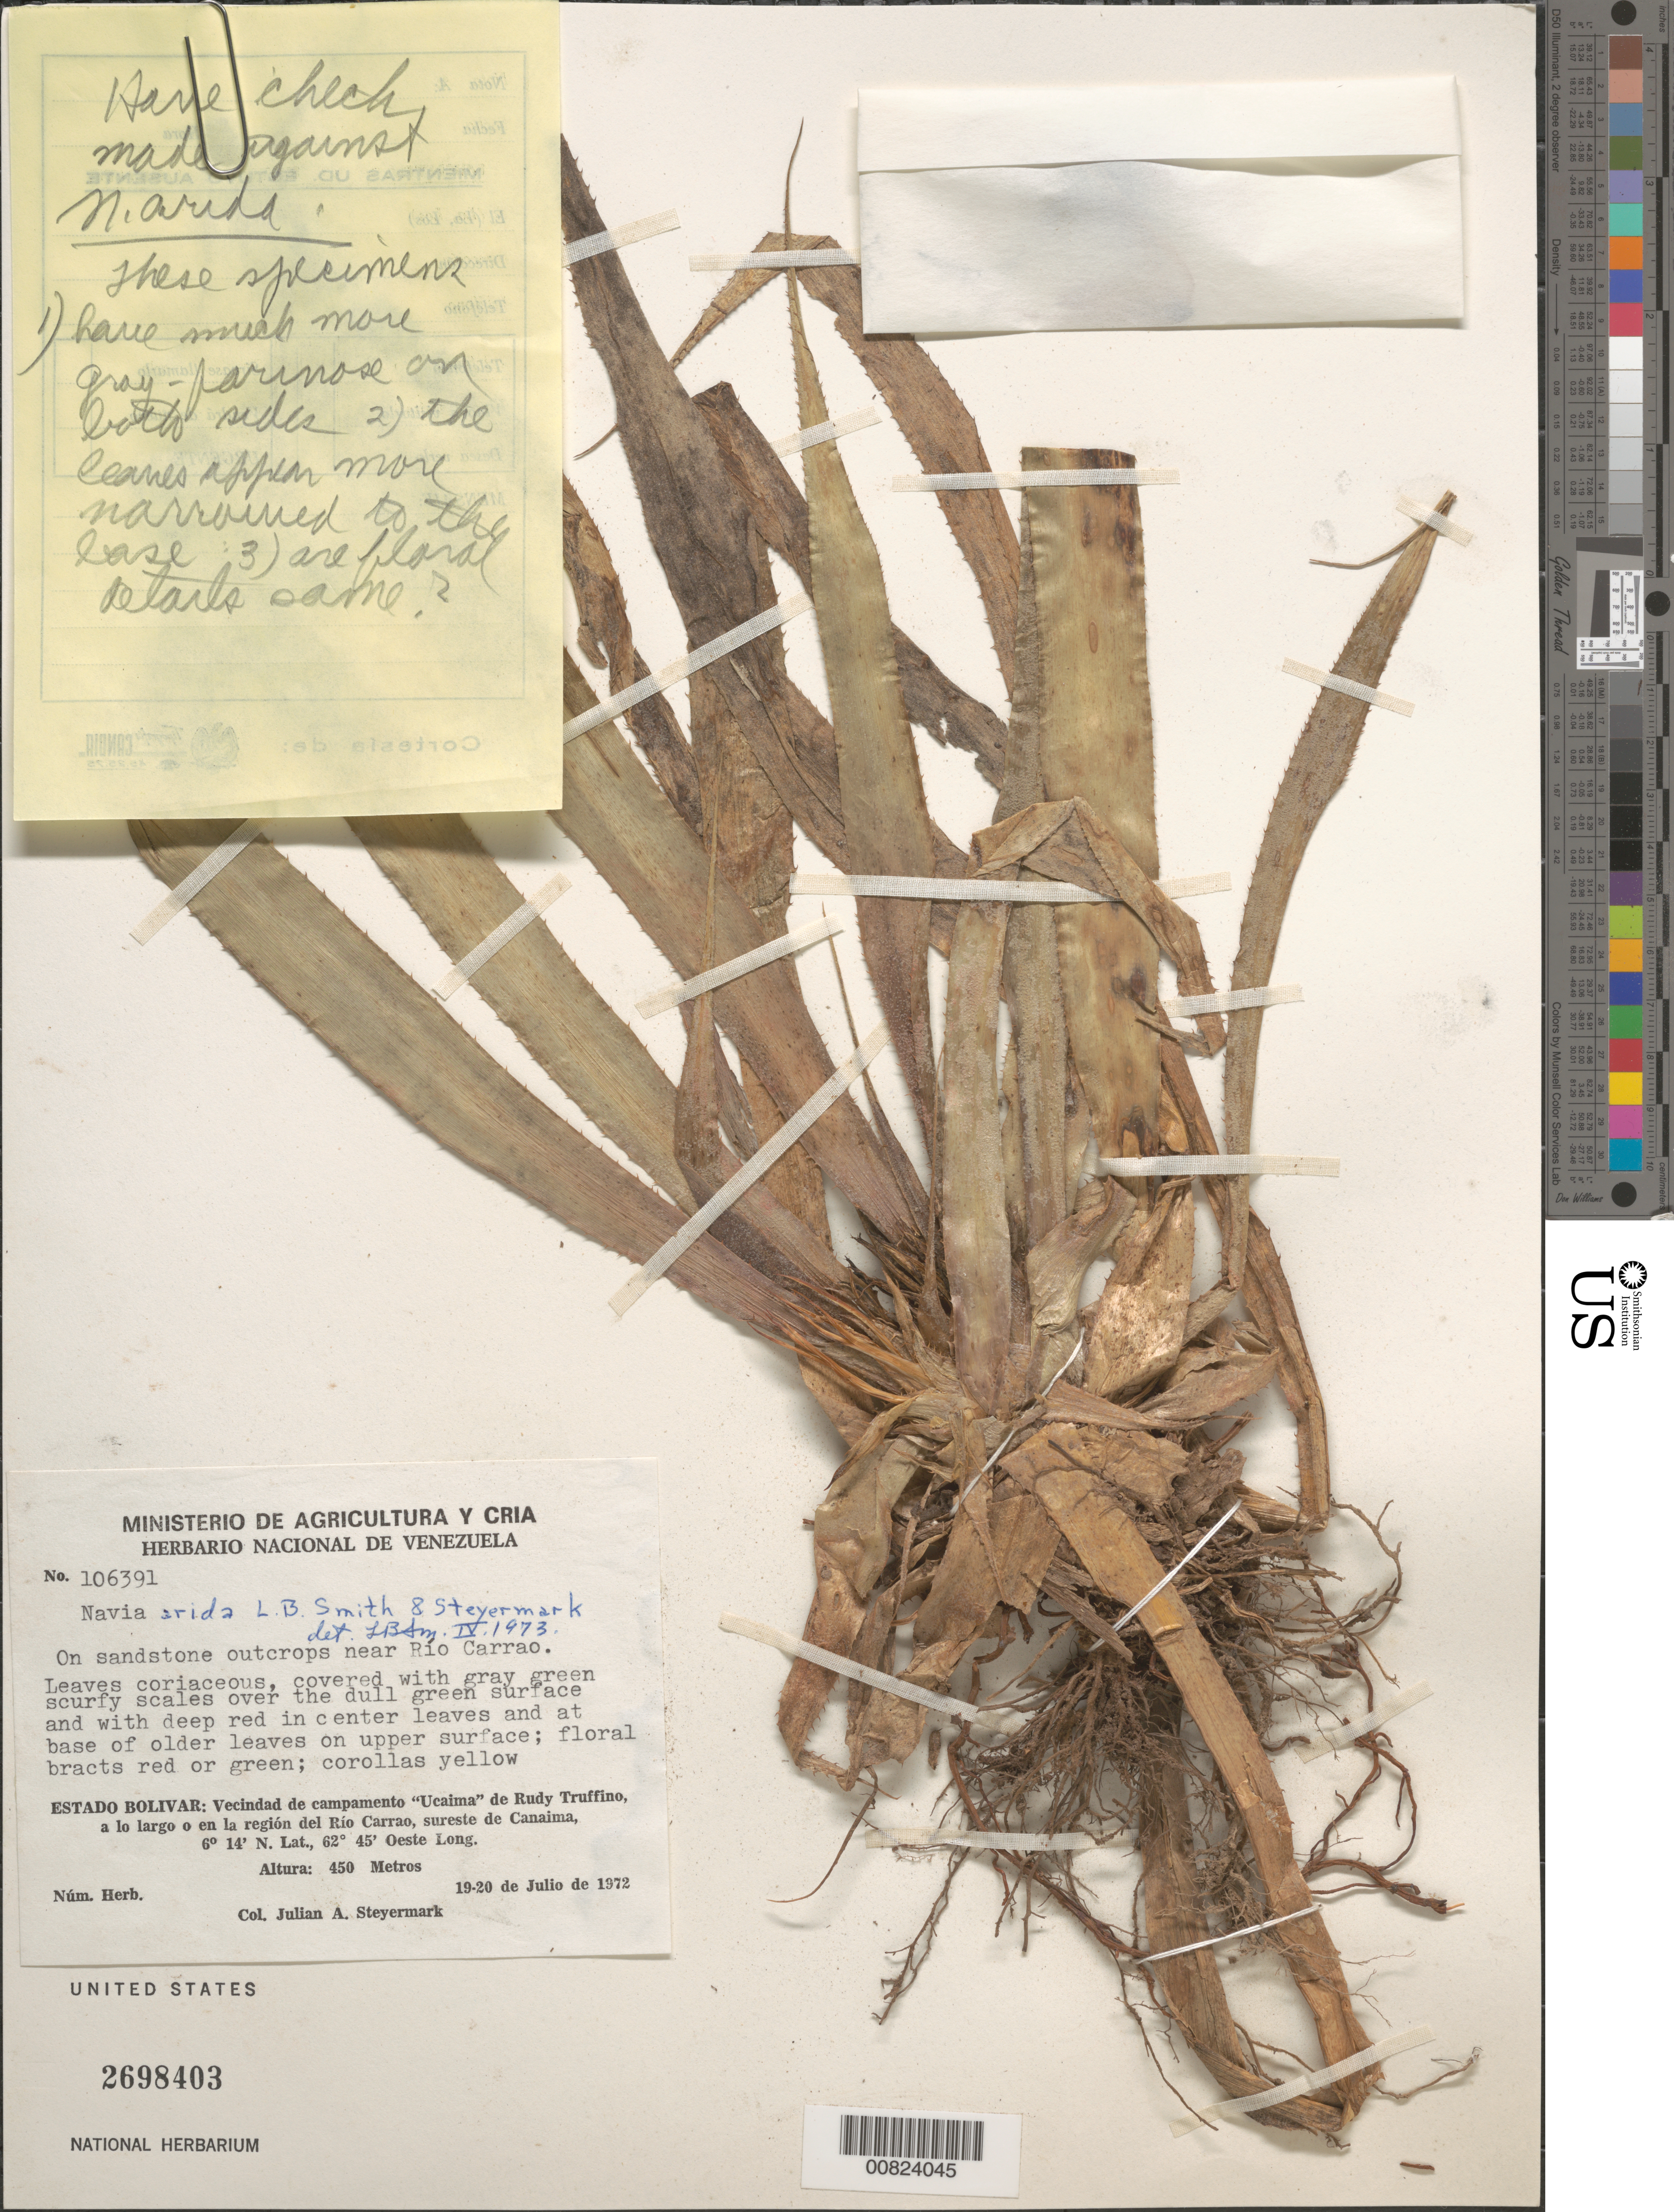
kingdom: Plantae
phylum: Tracheophyta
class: Liliopsida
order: Poales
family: Bromeliaceae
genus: Navia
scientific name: Navia arida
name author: L.B. Sm. & Steyerm.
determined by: Smith, Lyman B., (US), NMNH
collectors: J. Steyermark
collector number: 106391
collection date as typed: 19-Jul-72 to 20-Jul-72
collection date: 1972-07-19/1972-07-20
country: Venezuela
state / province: Bolívar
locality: Campamento "Ucaima" de Rudy Truffino, Río Carrao, SE of Canaima; Selva de Paracaupa al sur de Cerro Venado a lo largo del cano affl. del Río Morroco, affl. Del Río Carrao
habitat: Sandstone outcrops near river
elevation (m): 450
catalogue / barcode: US 2698403